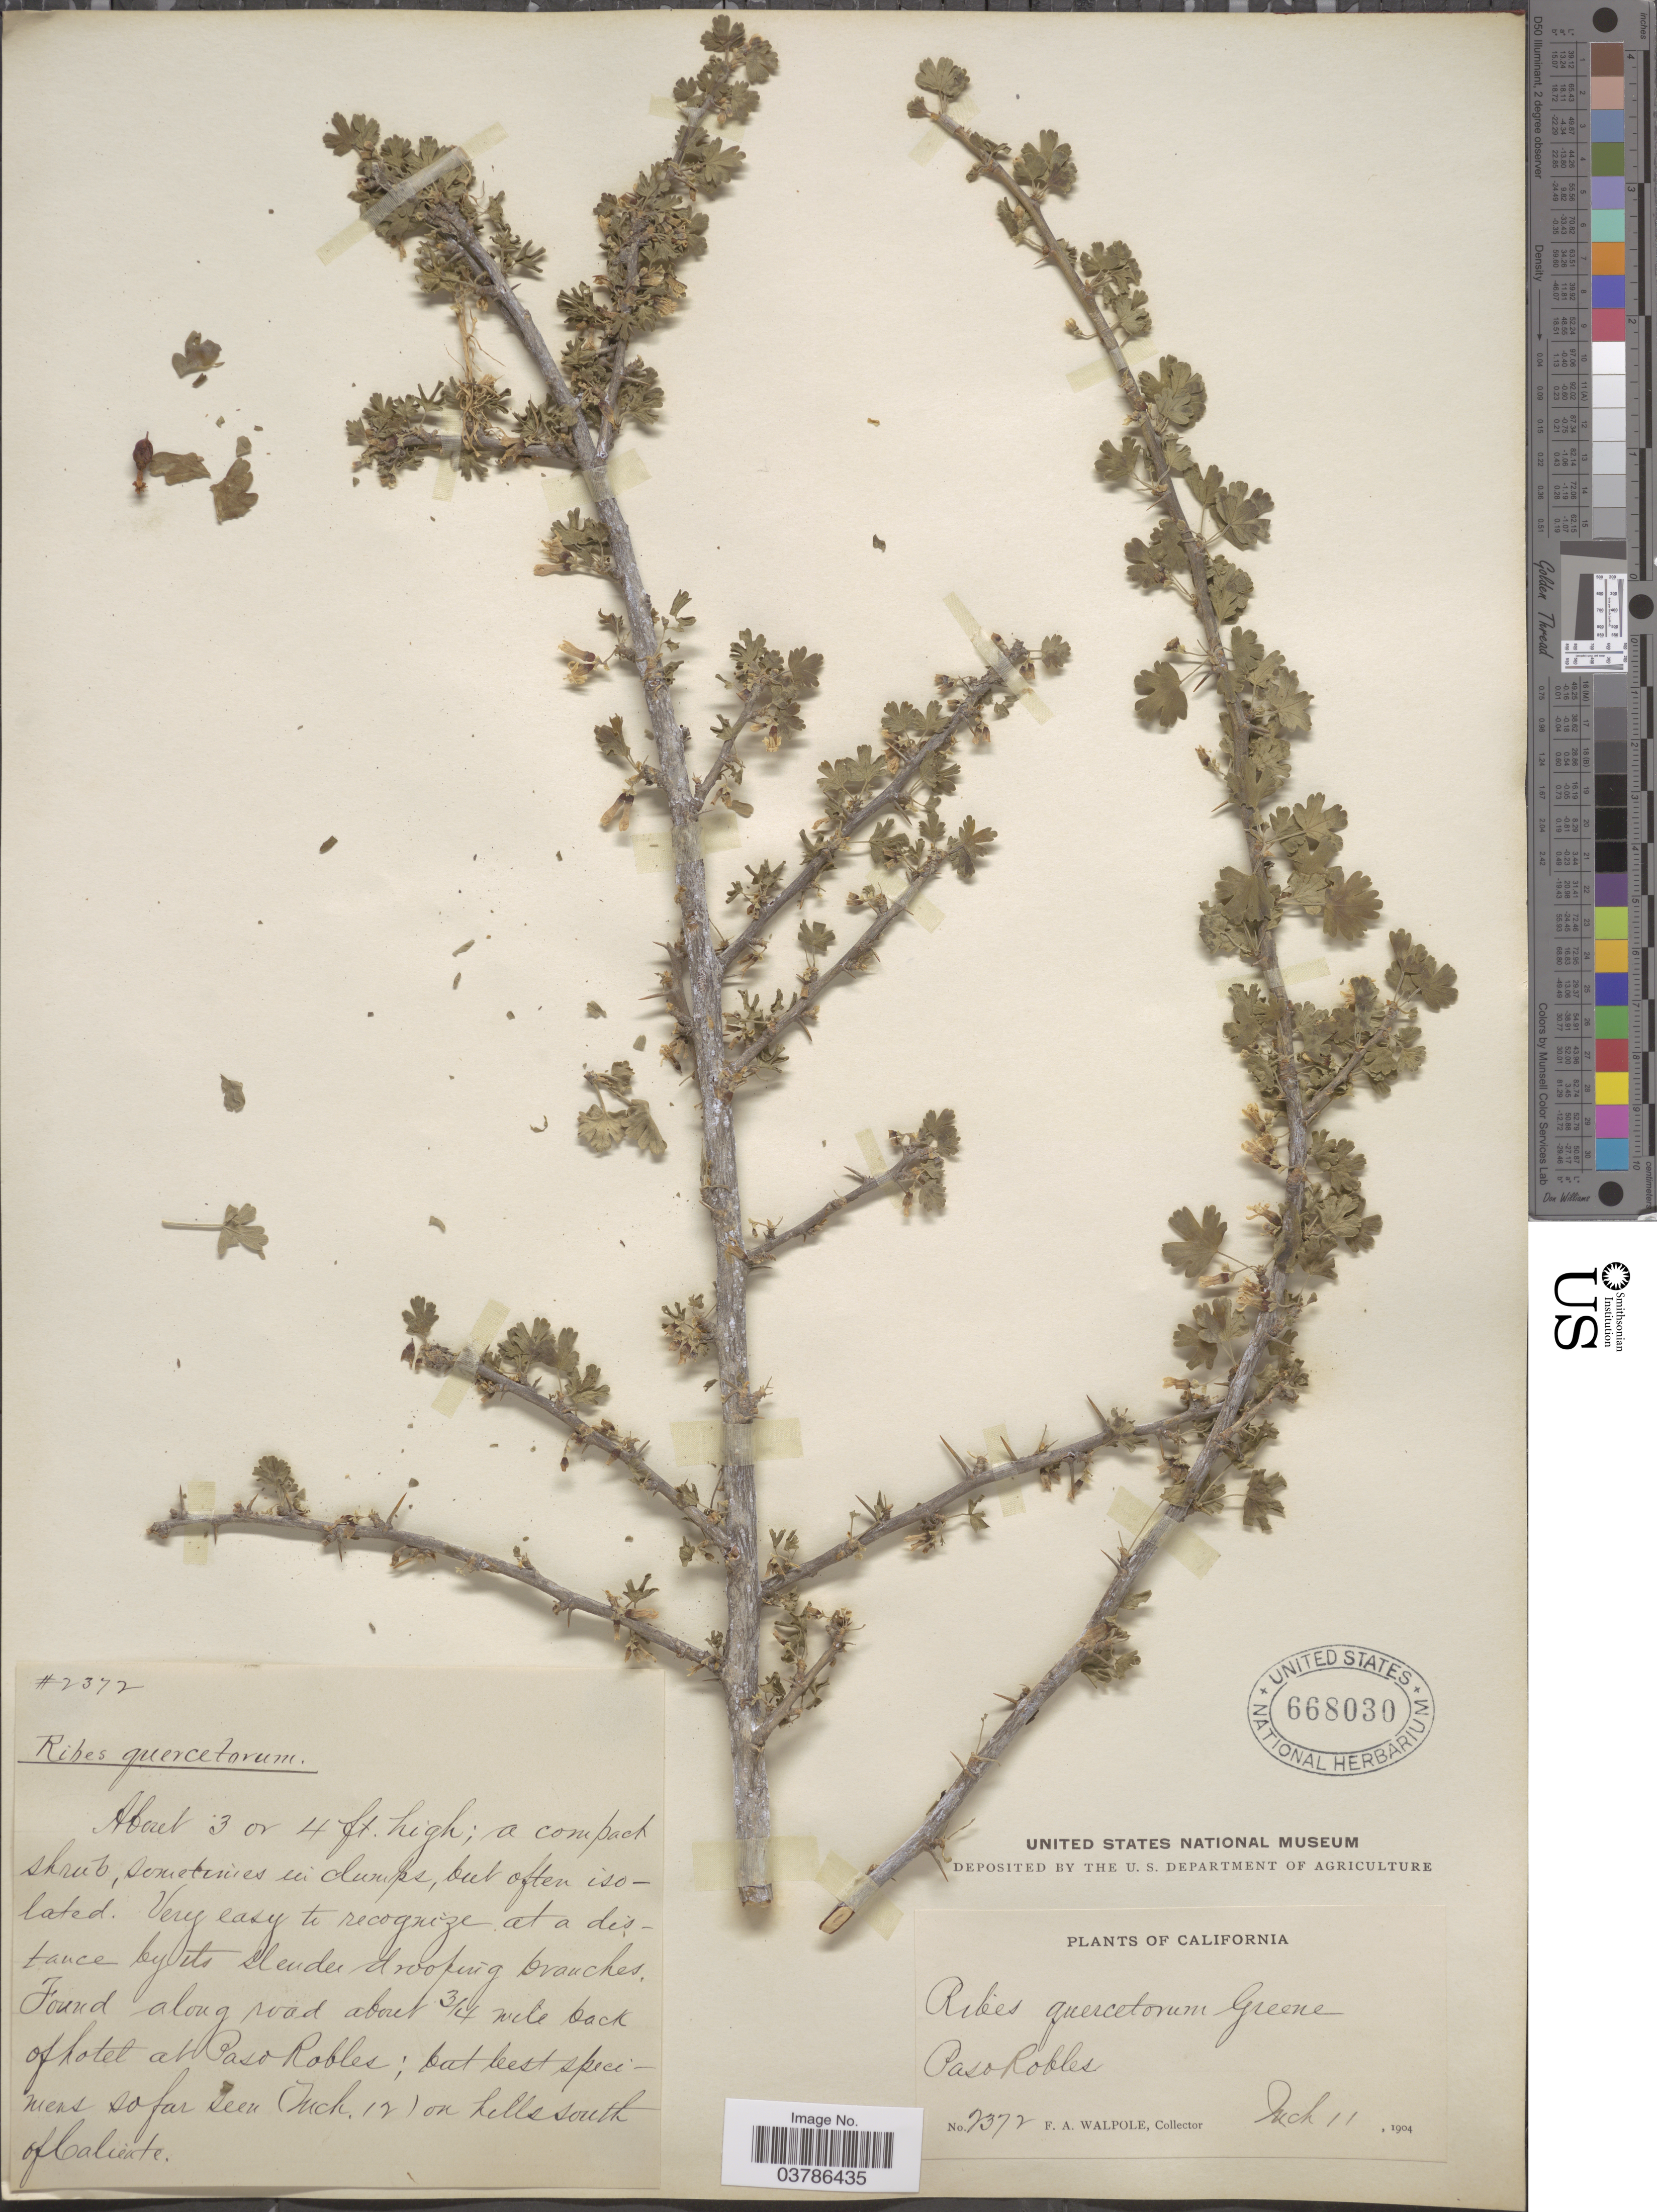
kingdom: Plantae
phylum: Tracheophyta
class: Magnoliopsida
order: Saxifragales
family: Grossulariaceae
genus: Ribes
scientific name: Ribes quercetorum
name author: Greene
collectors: F. Walpole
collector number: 2372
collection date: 1904-03-11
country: United States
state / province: California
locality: Along road 3/4 mile back of hotel at Paso Robles, on hills south of Caliente. Paso Robles.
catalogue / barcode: US 668030